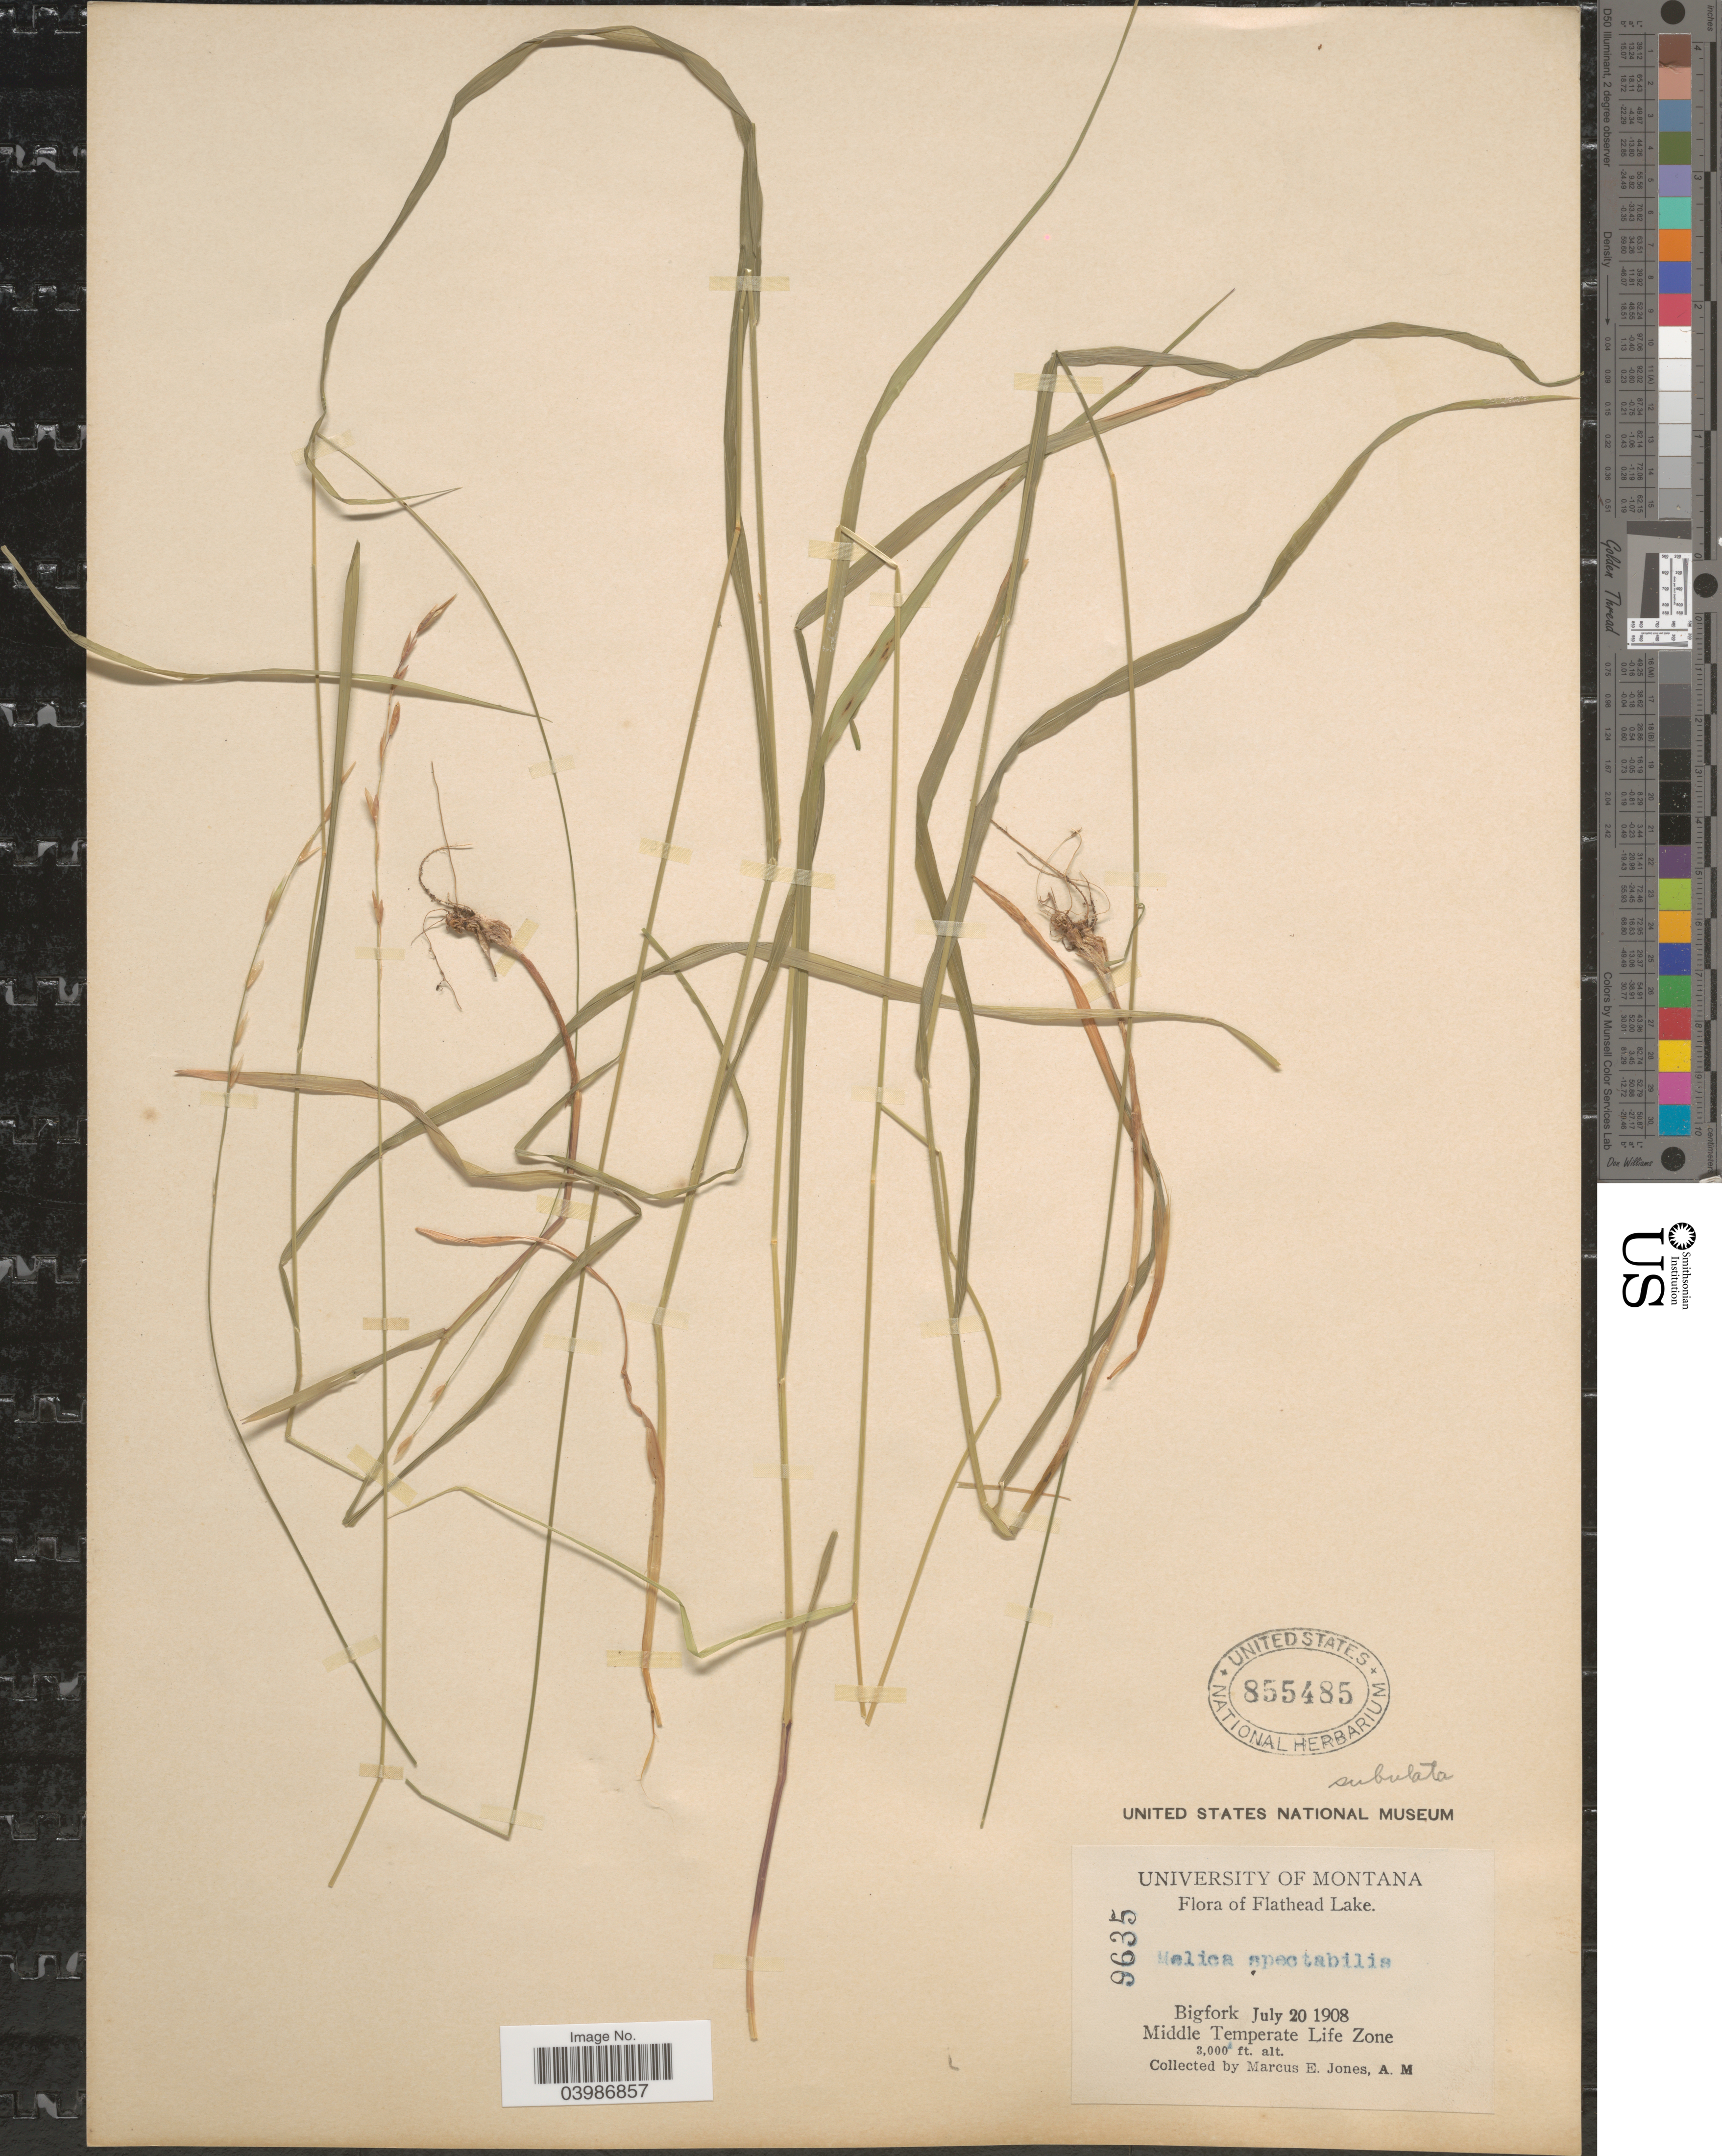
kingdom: Plantae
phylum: Tracheophyta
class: Liliopsida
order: Poales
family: Poaceae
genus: Melica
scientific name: Melica subulata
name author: (Griseb.) Scribn.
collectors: M. E. Jones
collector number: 9635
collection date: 1908-07-20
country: United States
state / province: Montana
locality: Flathead Lake. Bigfork. Middle Temperate Life Zone.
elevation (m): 914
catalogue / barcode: US 855485